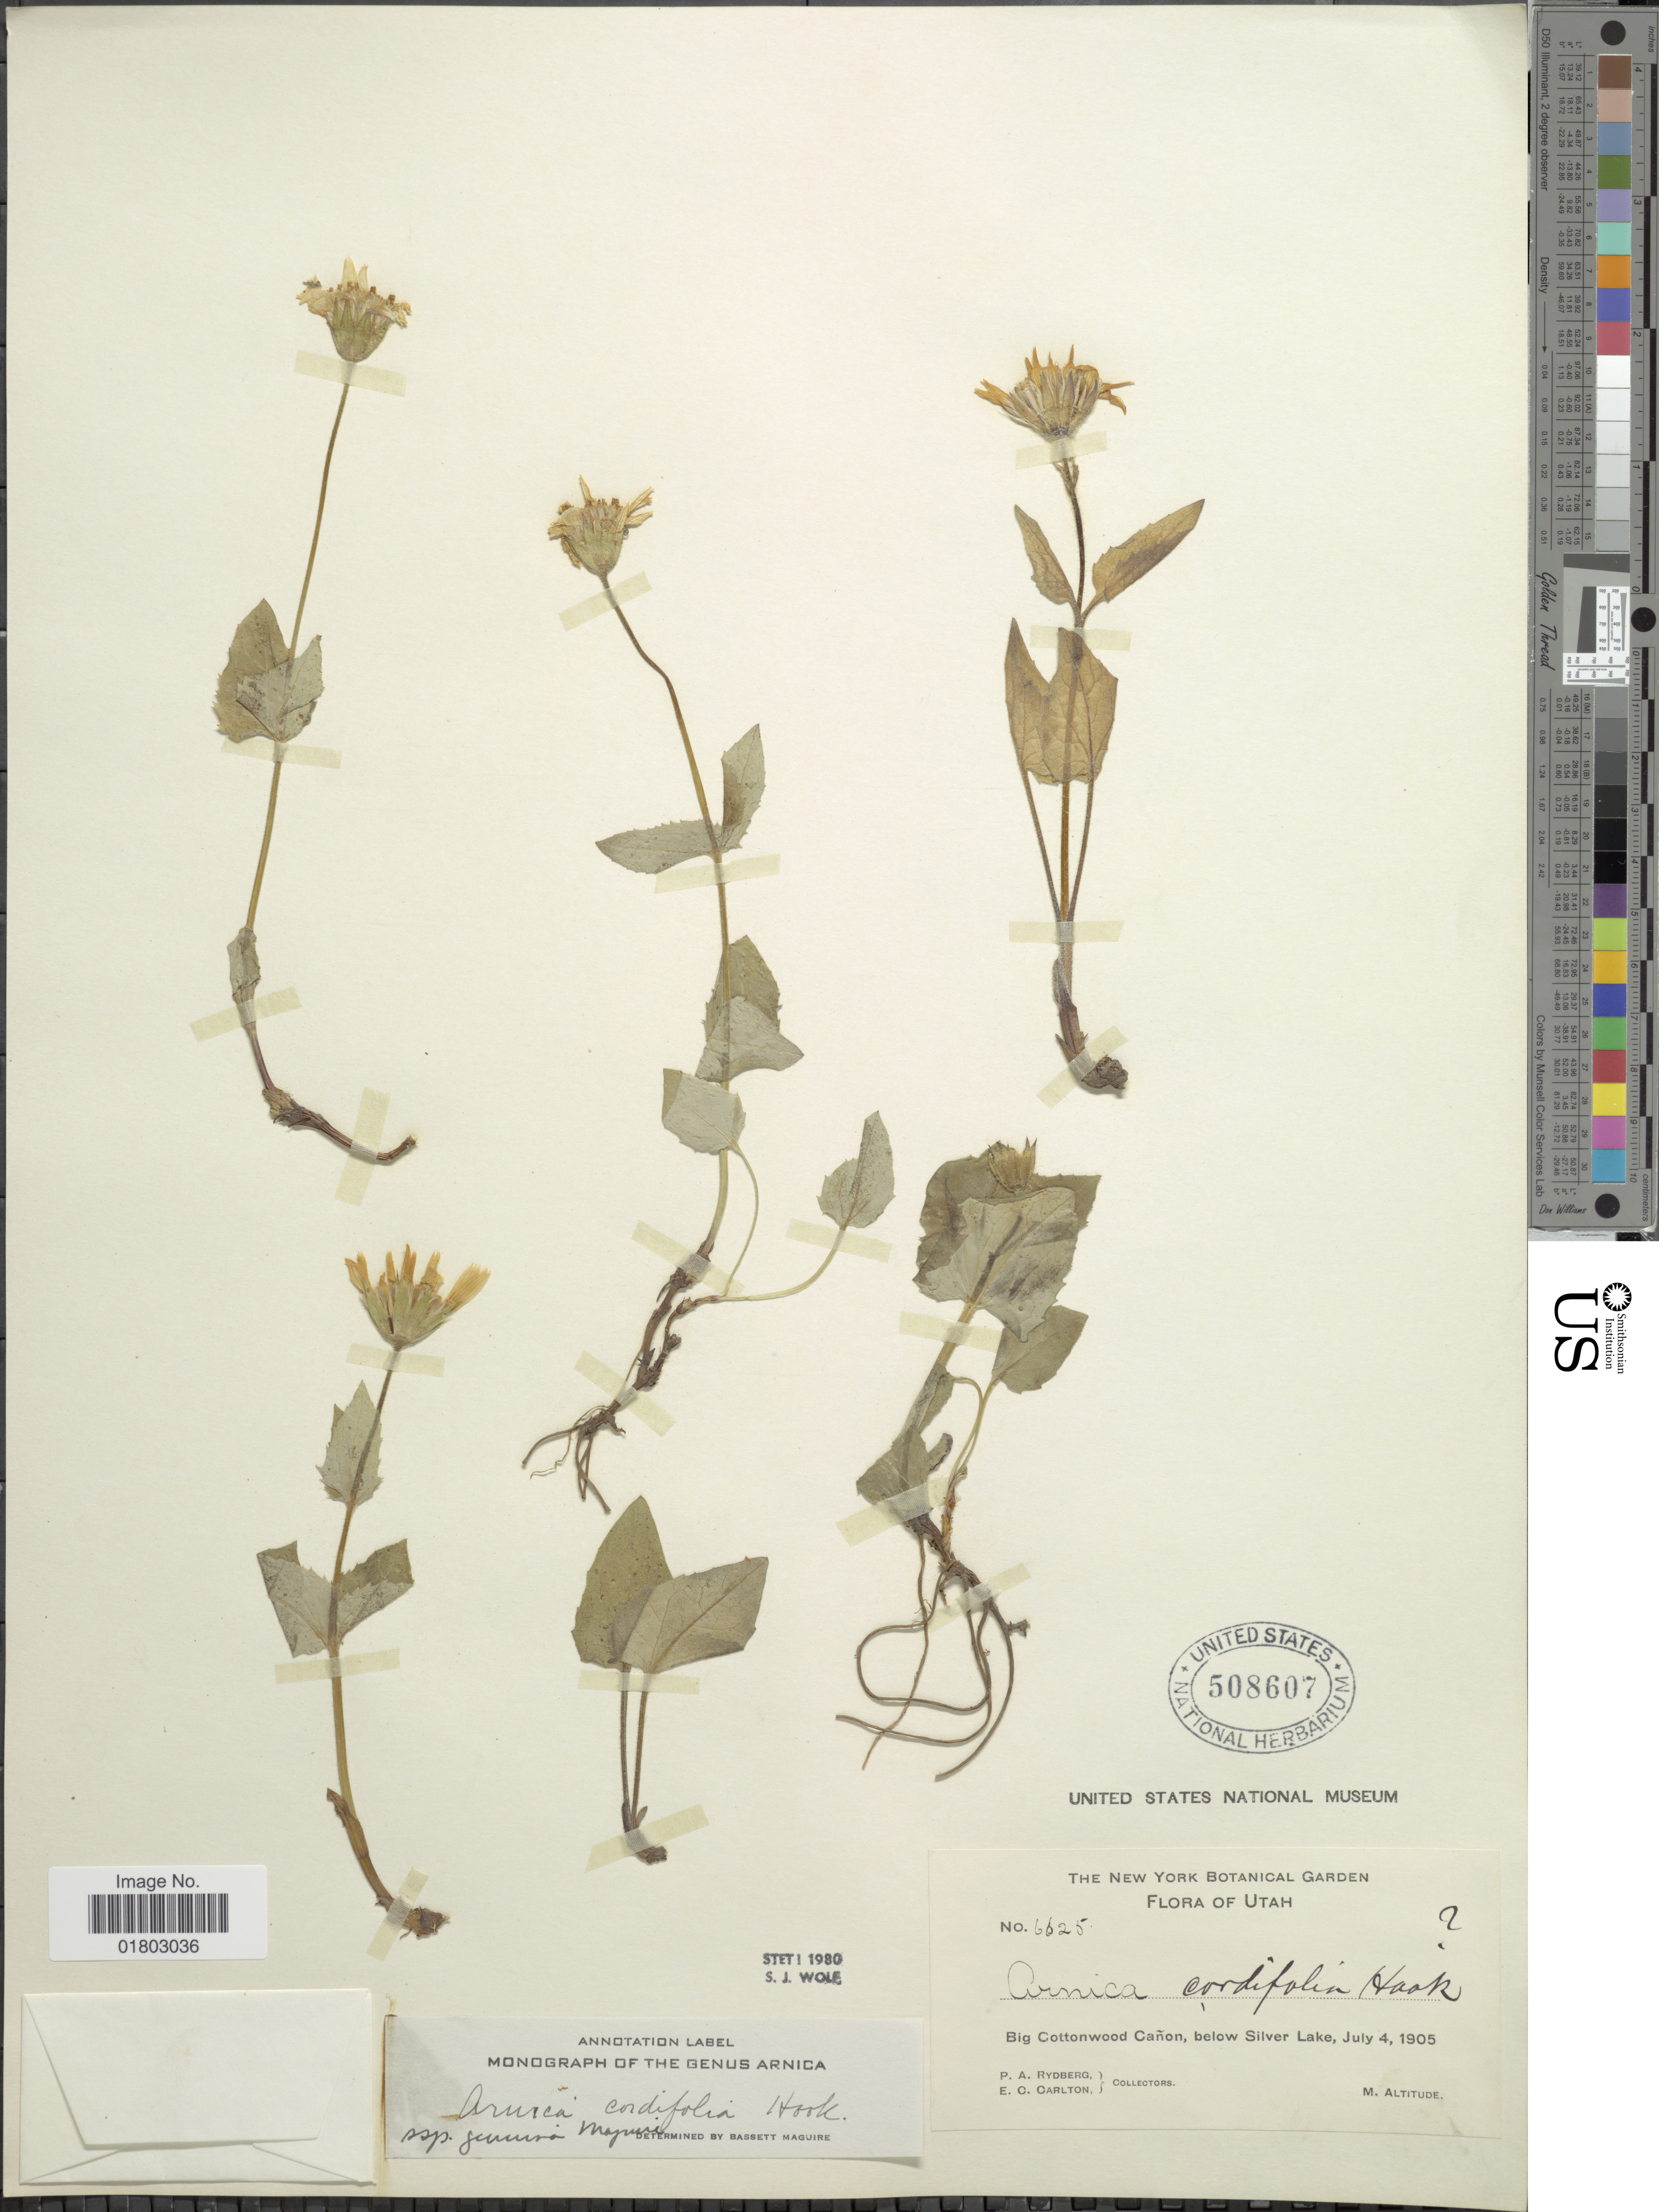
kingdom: Plantae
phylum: Tracheophyta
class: Magnoliopsida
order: Asterales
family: Asteraceae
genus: Arnica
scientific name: Arnica cordifolia subsp. genuina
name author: Maguire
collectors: P. A. Rydberg & E. Carlton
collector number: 6625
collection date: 1905-07-04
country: United States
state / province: Utah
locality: Big Cottonwood Cañon, below Silver Lake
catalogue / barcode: US 508607